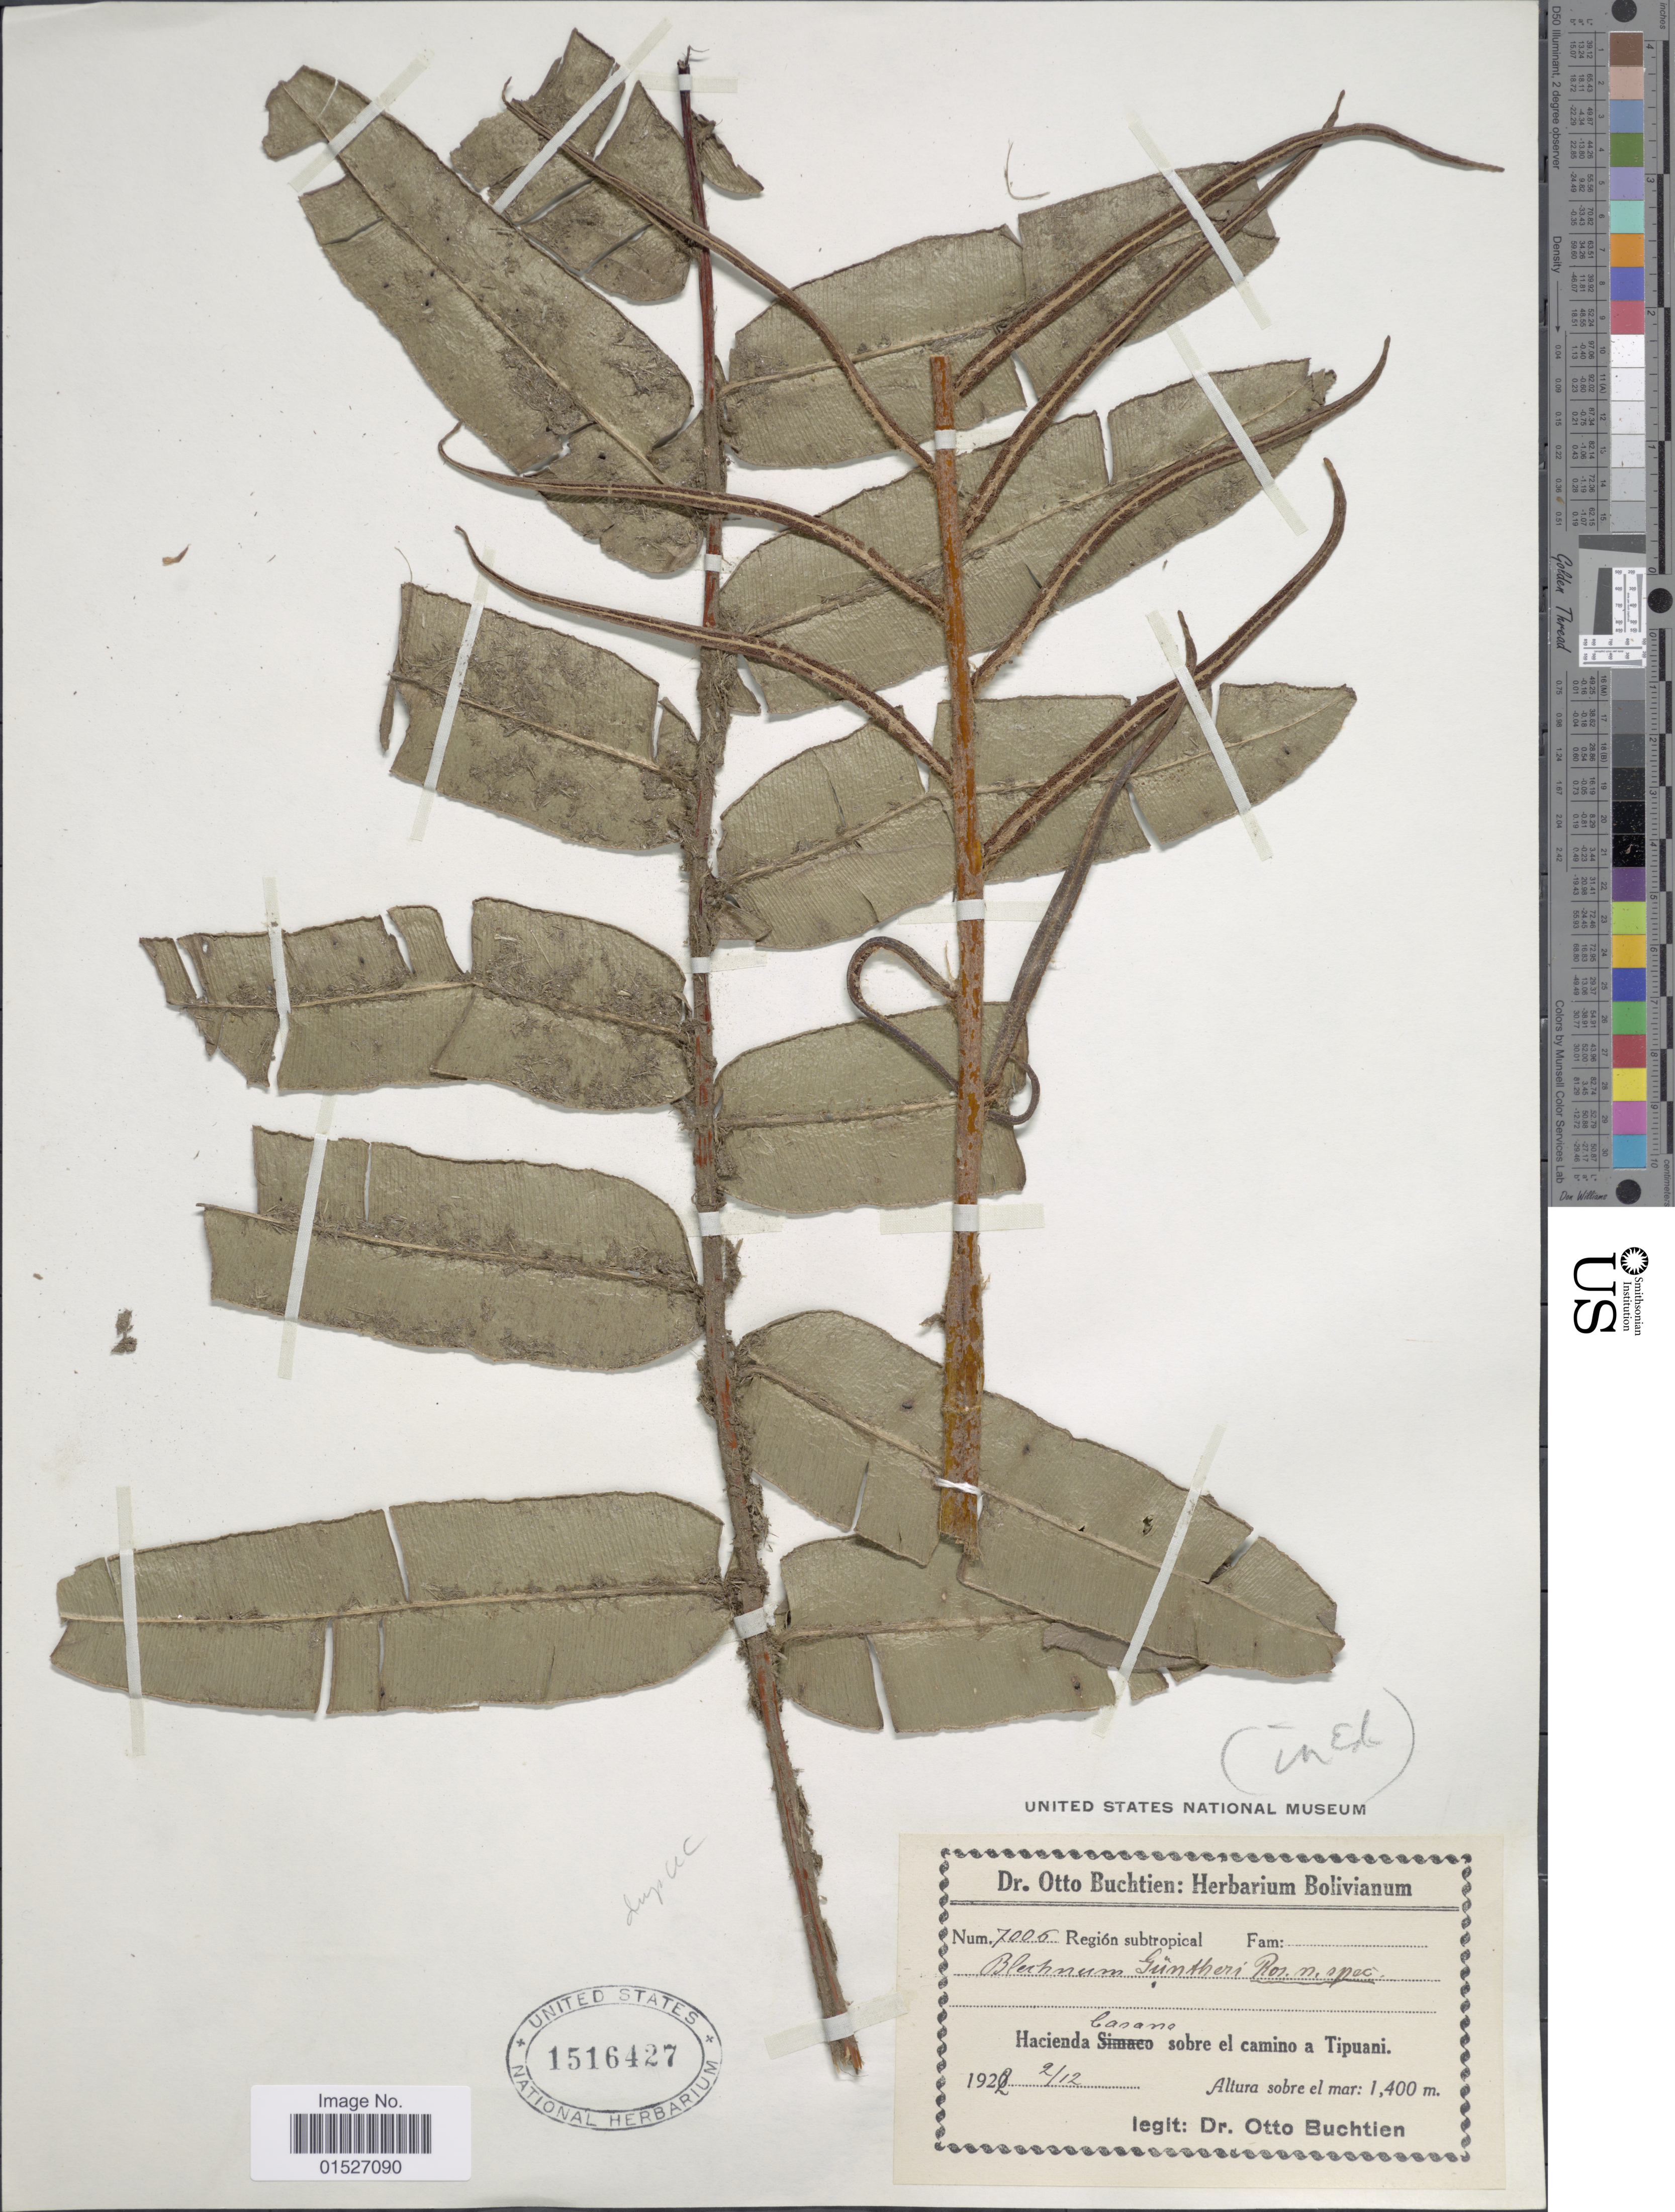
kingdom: Plantae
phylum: Tracheophyta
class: Polypodiopsida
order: Polypodiales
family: Blechnaceae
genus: Blechnum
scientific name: Blechnum tomentosum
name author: C.V. Morton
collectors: O. Buchtien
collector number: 7006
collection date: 1922-12-02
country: Bolivia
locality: Region subtropical. Hacienda Canano sobre el camino a Tipuani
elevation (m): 1400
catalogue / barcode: US 1516427